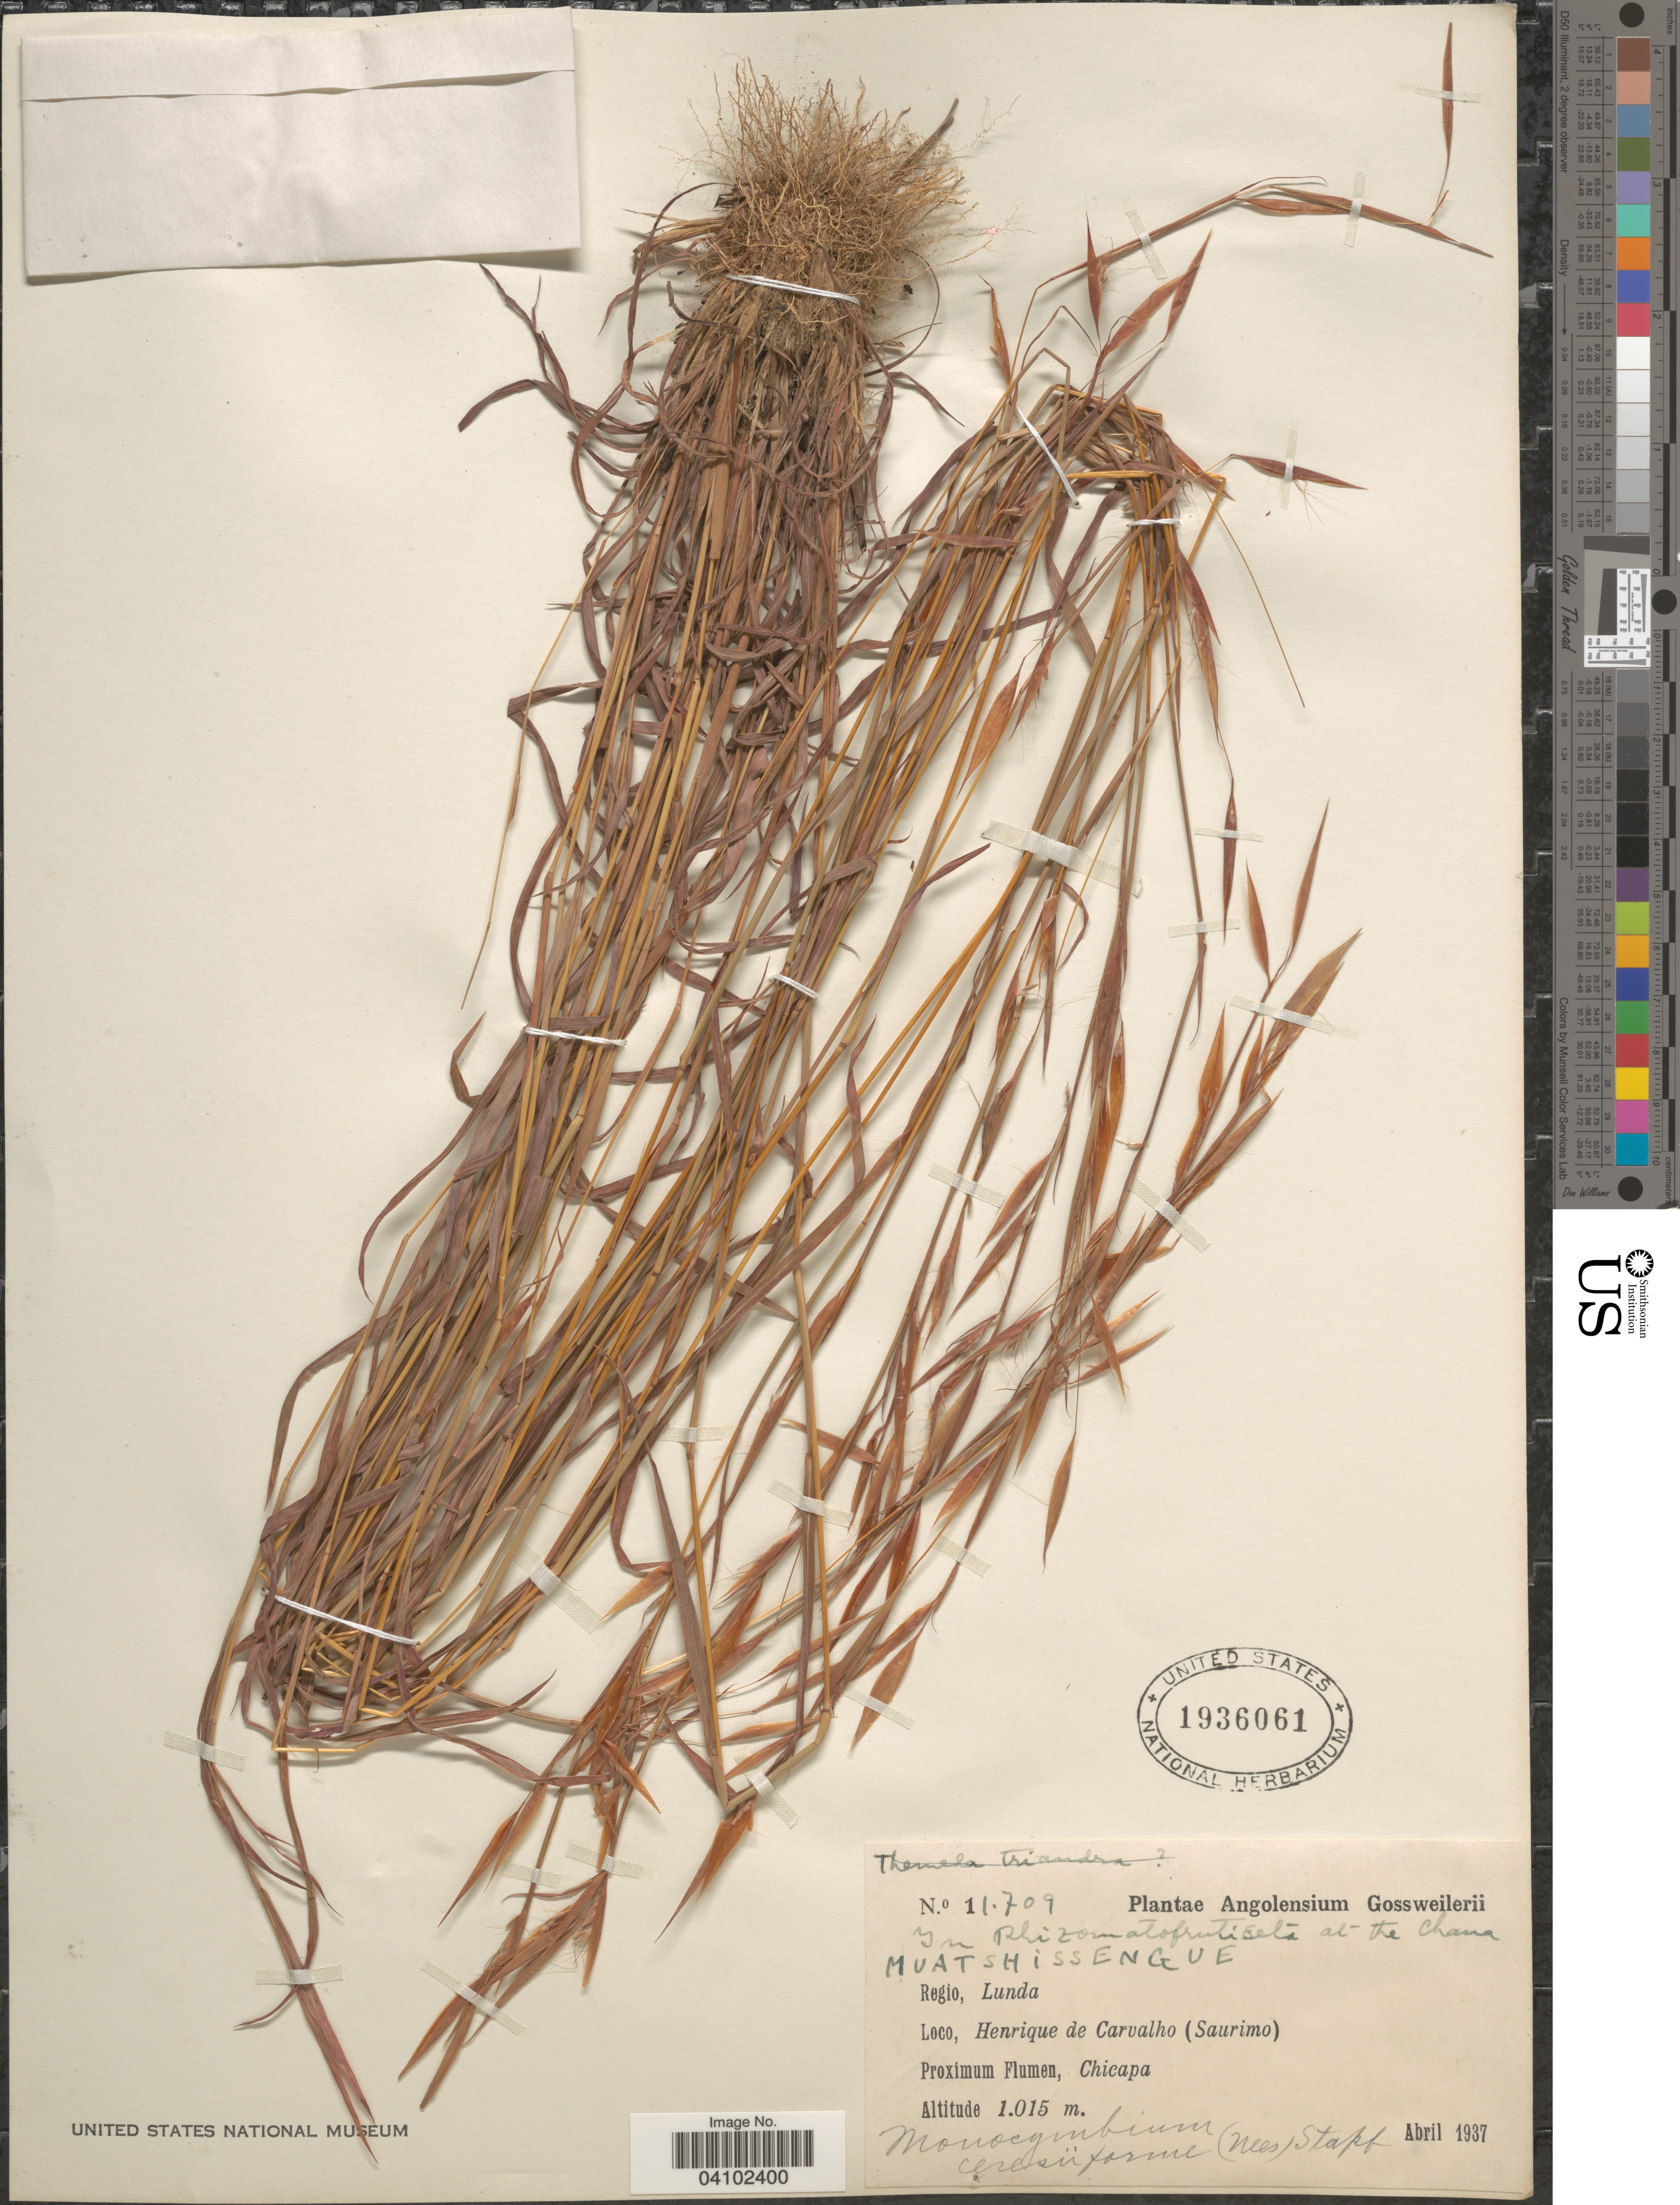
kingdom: Plantae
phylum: Tracheophyta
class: Liliopsida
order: Poales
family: Poaceae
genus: Monocymbium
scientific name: Monocymbium ceresiiforme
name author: (Nees) Stapf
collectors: -. Gossweiler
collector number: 11709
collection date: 1937-04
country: Angola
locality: In Rhizomatofruticeta at the Chana. Muatshissengue. Regio, Lunda. Henrique de Carvalho (Saurimo). Proximum Flumen, Chicapa.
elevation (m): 1015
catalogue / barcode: US 1936061